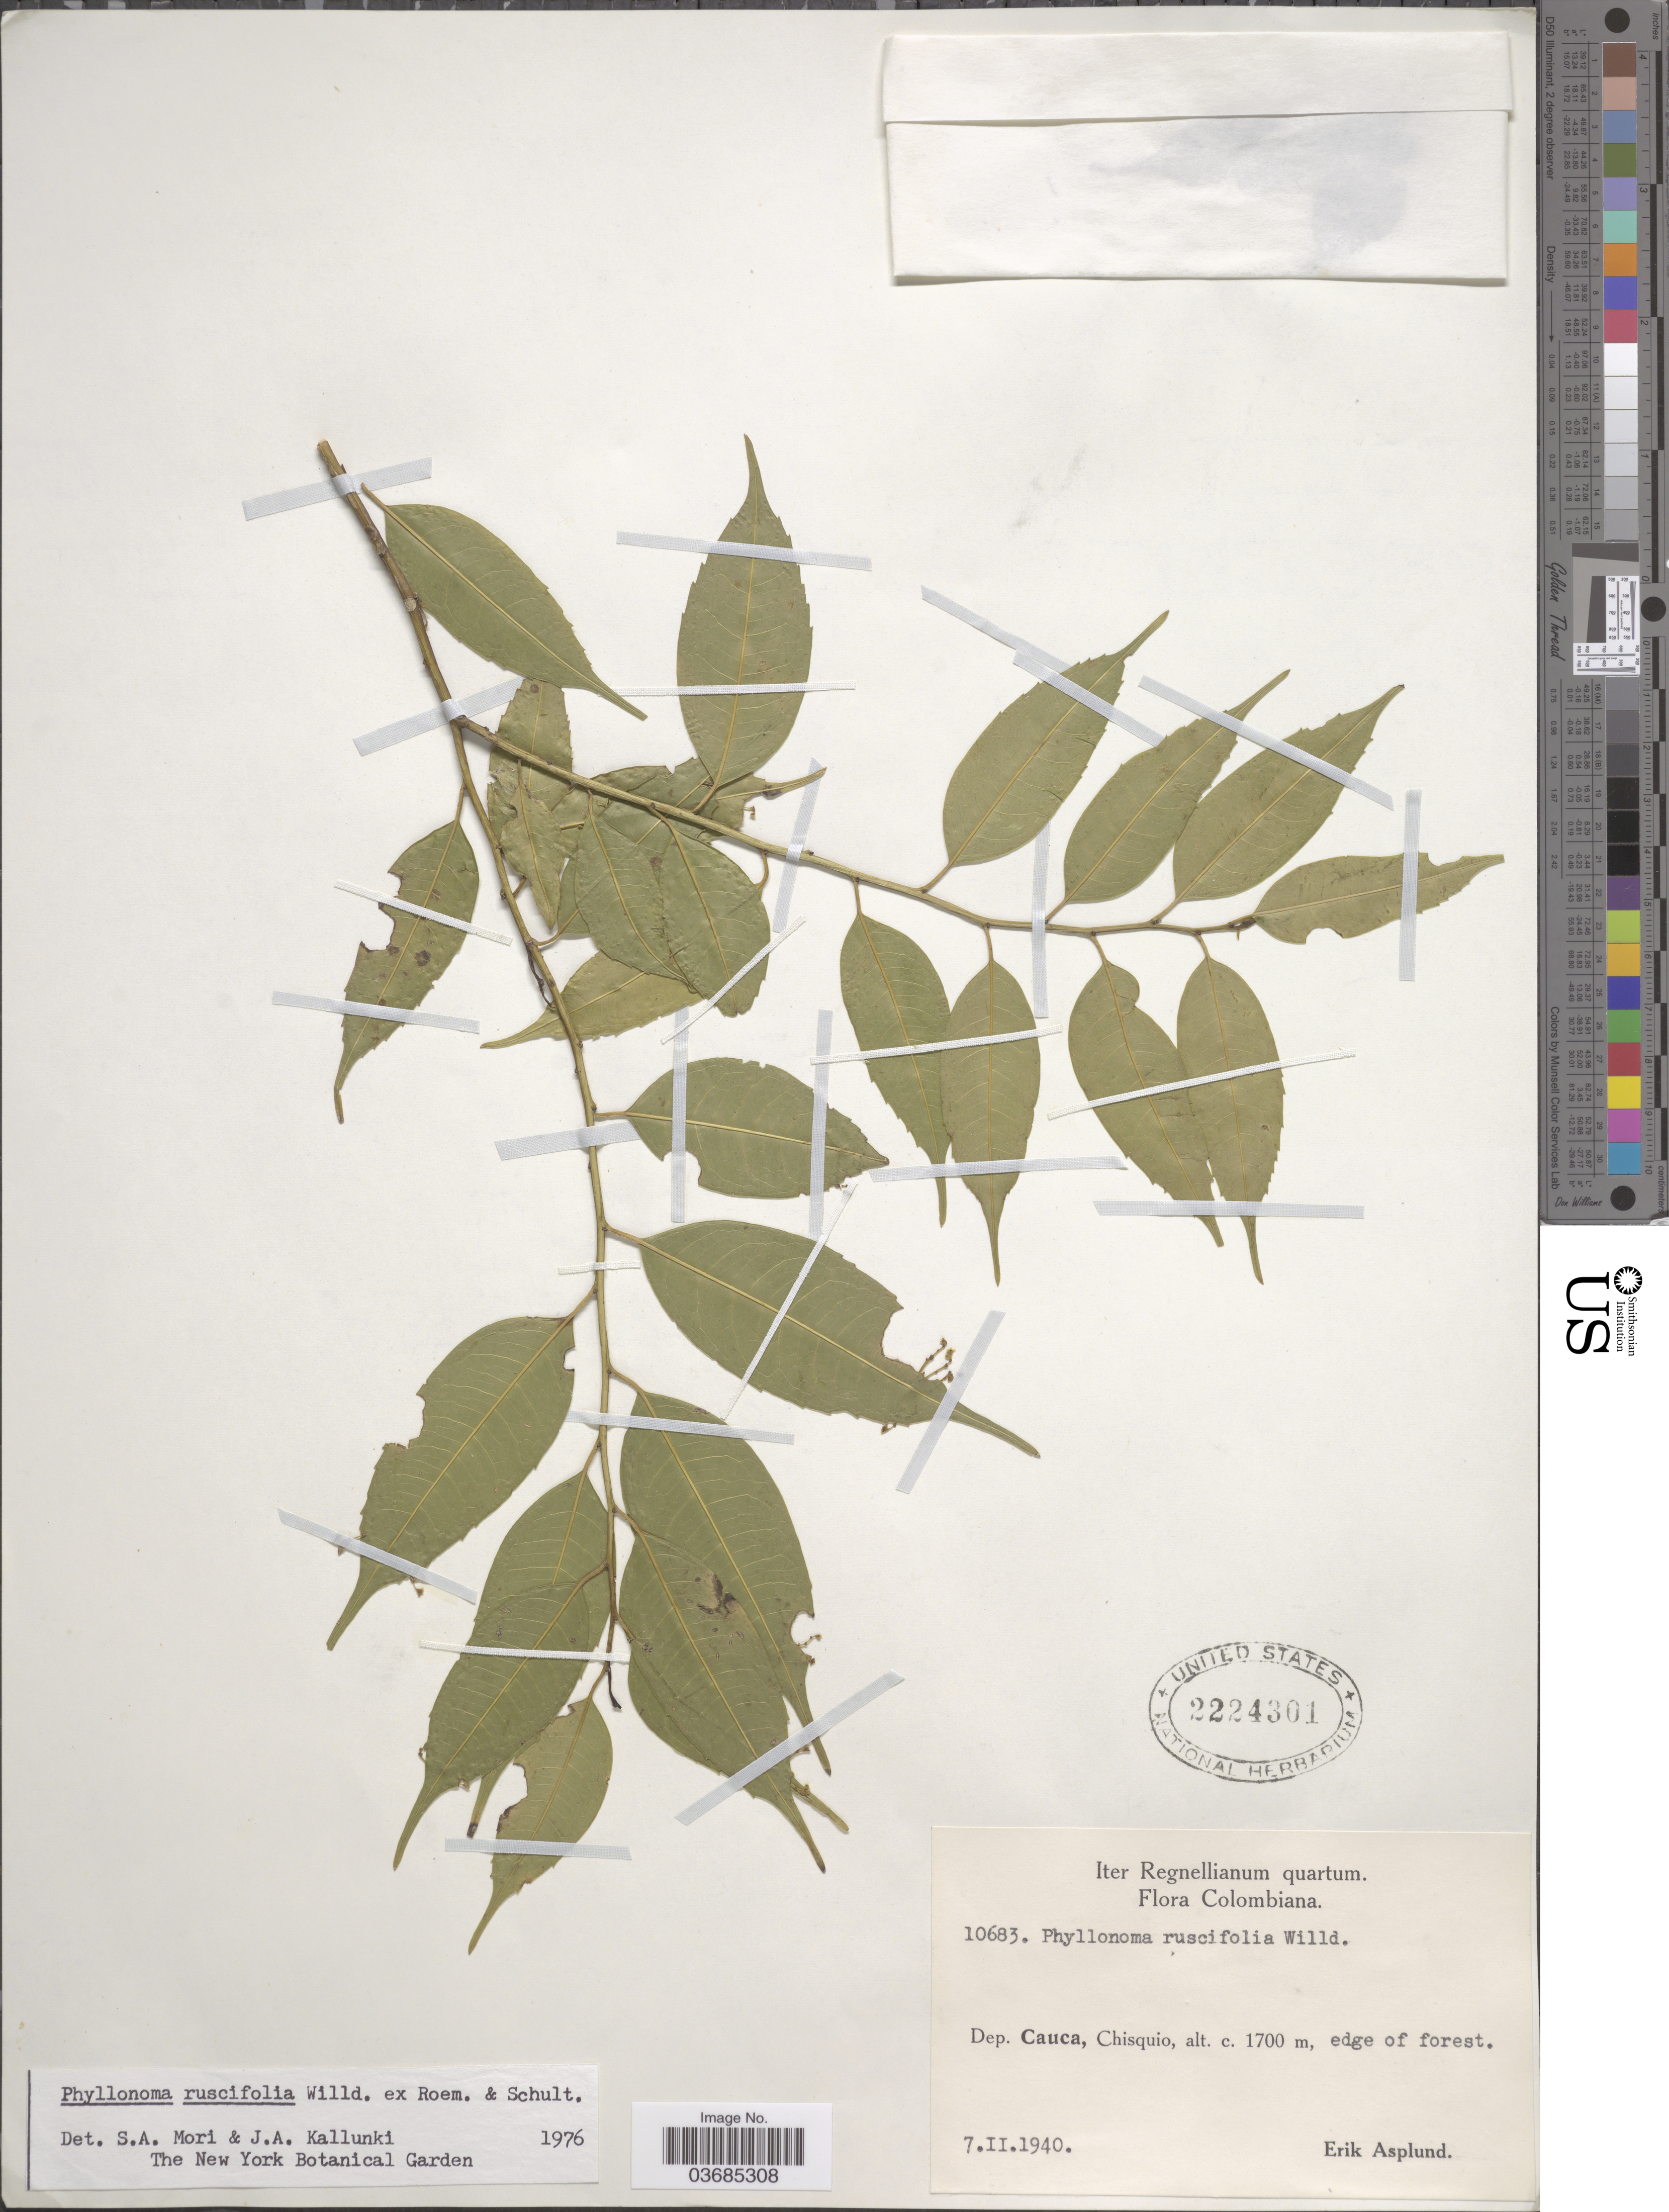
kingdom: Plantae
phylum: Tracheophyta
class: Magnoliopsida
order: Aquifoliales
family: Phyllonomaceae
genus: Phyllonoma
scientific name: Phyllonoma ruscifolia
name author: Willd. ex Schult.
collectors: E. Asplund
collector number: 10683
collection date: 1940-02-07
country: Colombia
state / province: Cauca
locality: Iter Regnellianum quartum. Dep. Cauca, Chisquio, edge of forest.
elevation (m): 1700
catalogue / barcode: US 2224301